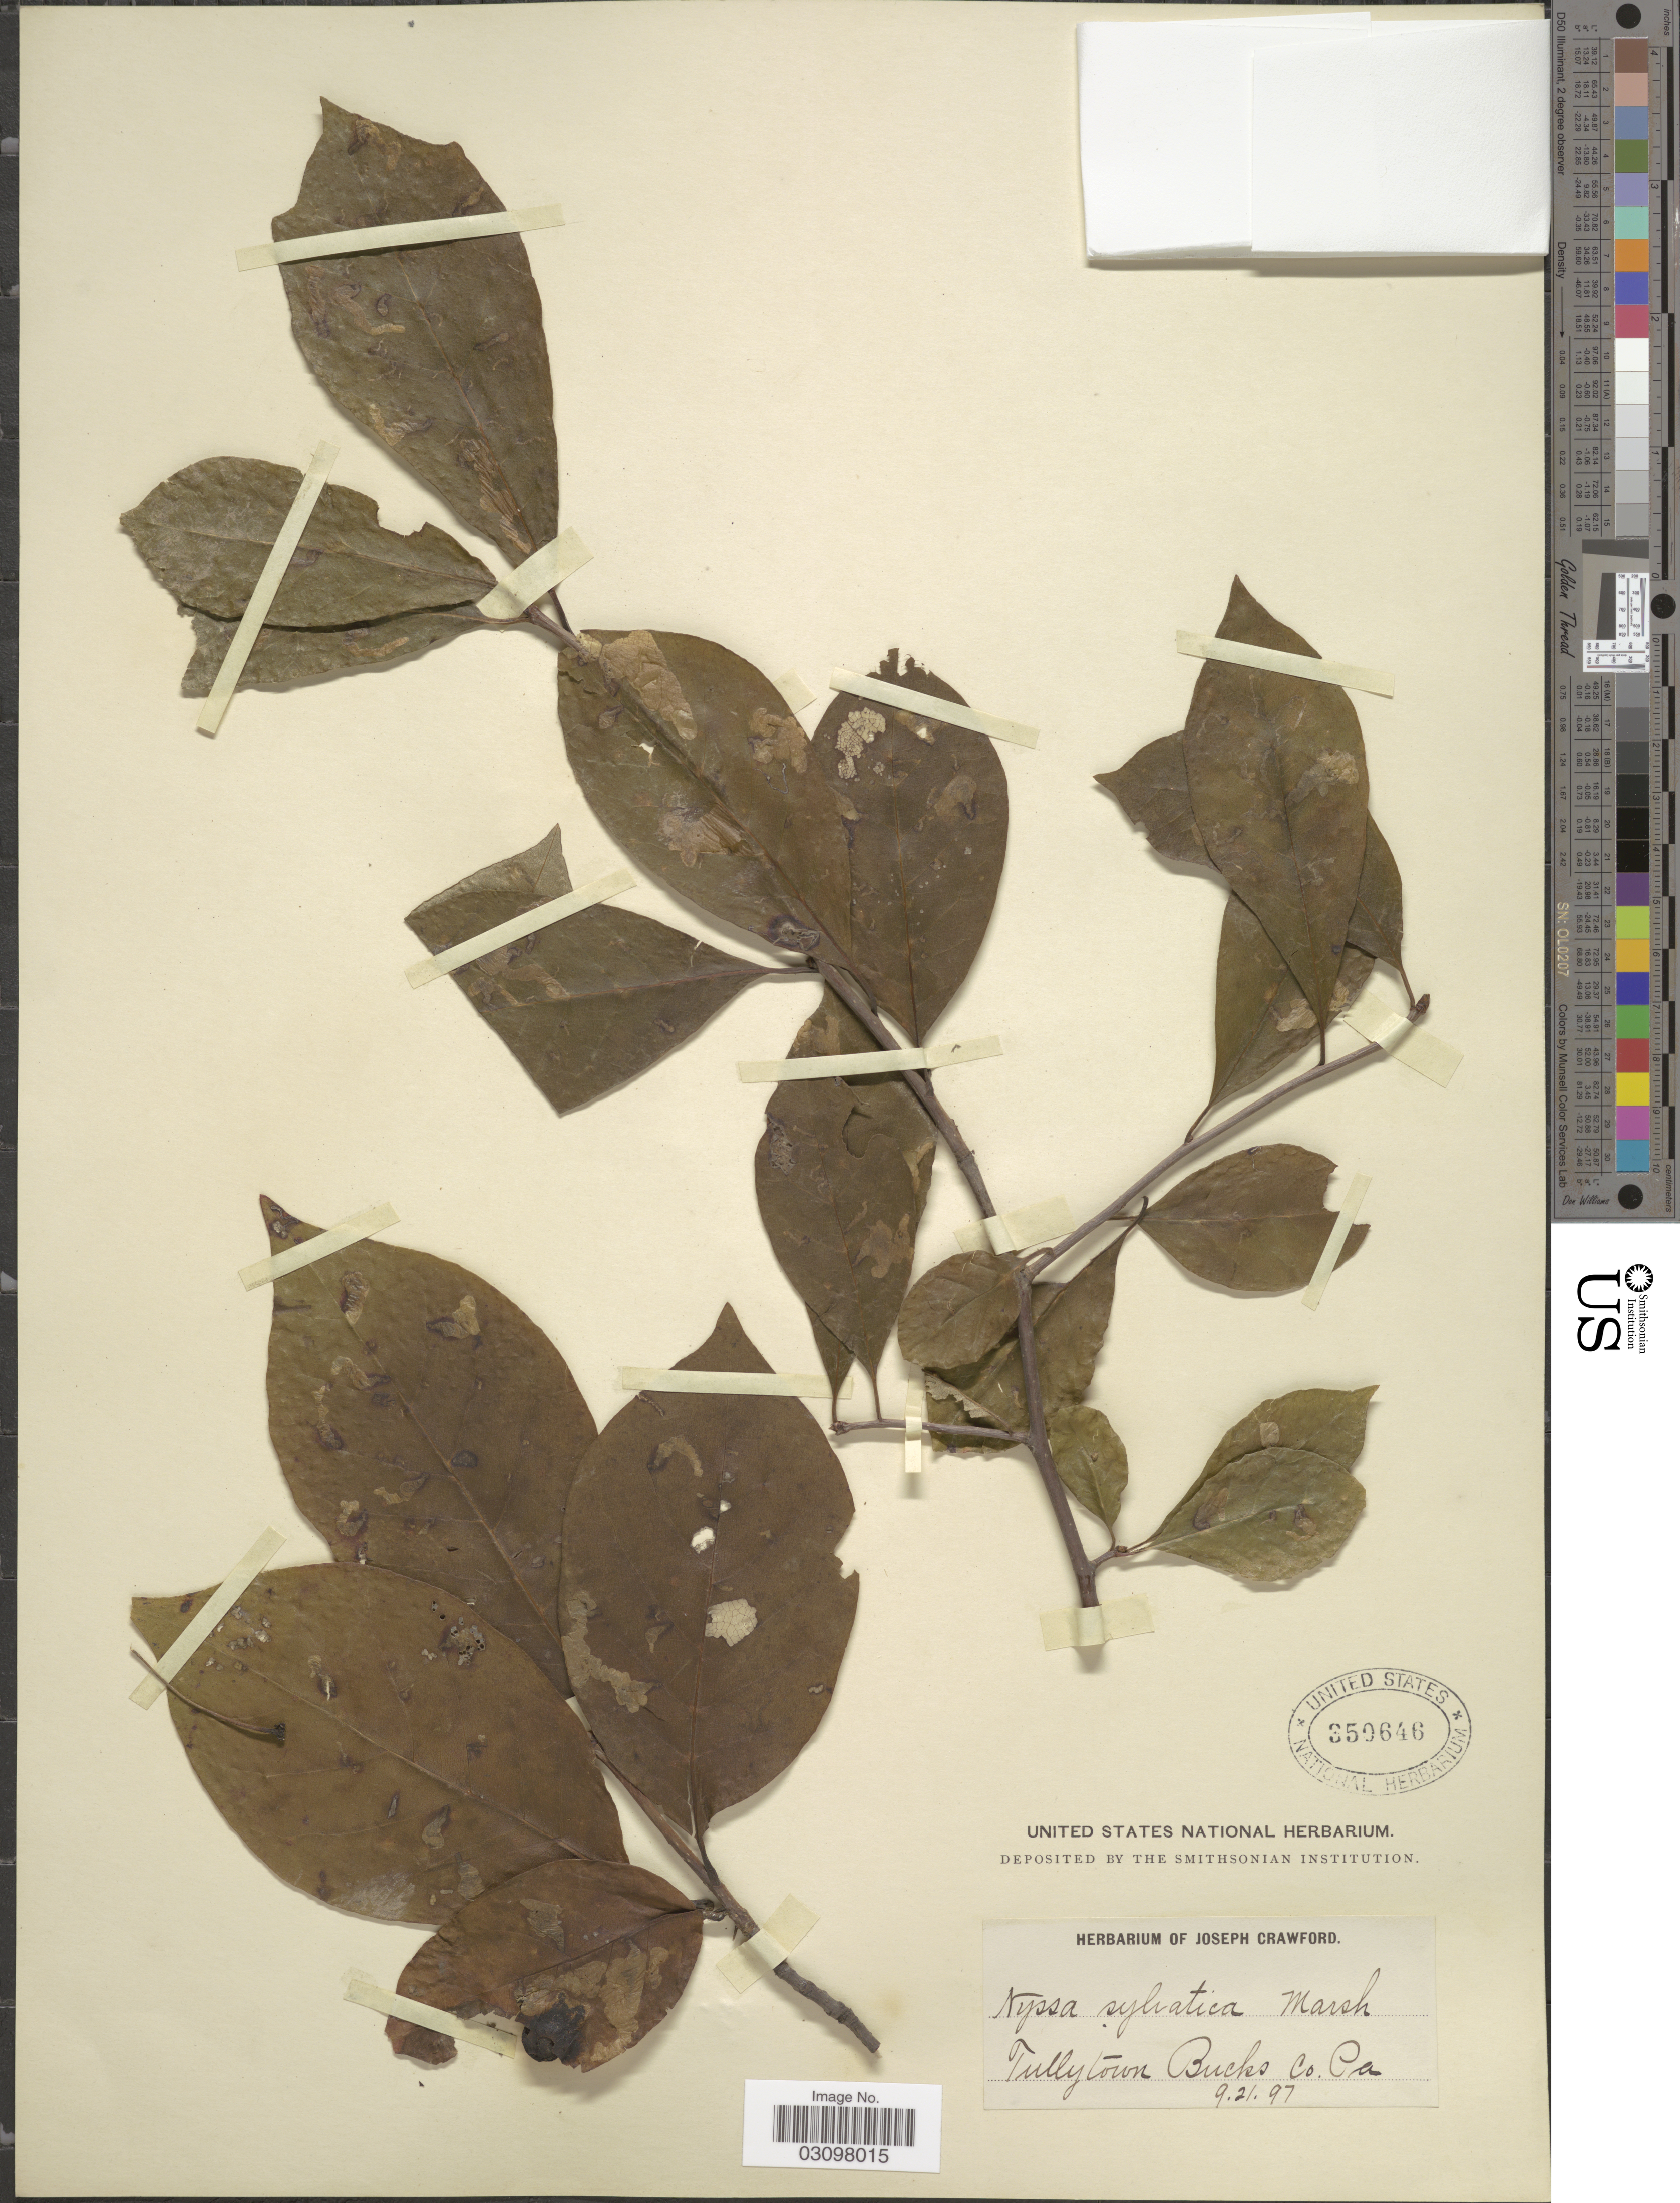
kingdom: Plantae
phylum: Tracheophyta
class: Magnoliopsida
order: Cornales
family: Nyssaceae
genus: Nyssa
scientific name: Nyssa sylvatica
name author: Marshall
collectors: ex herb. Joseph Crawford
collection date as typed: Transcribed d/m/y: 21/9/97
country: United States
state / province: Pennsylvania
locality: Tullytown Bucks Co. Pa.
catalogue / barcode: US 350646